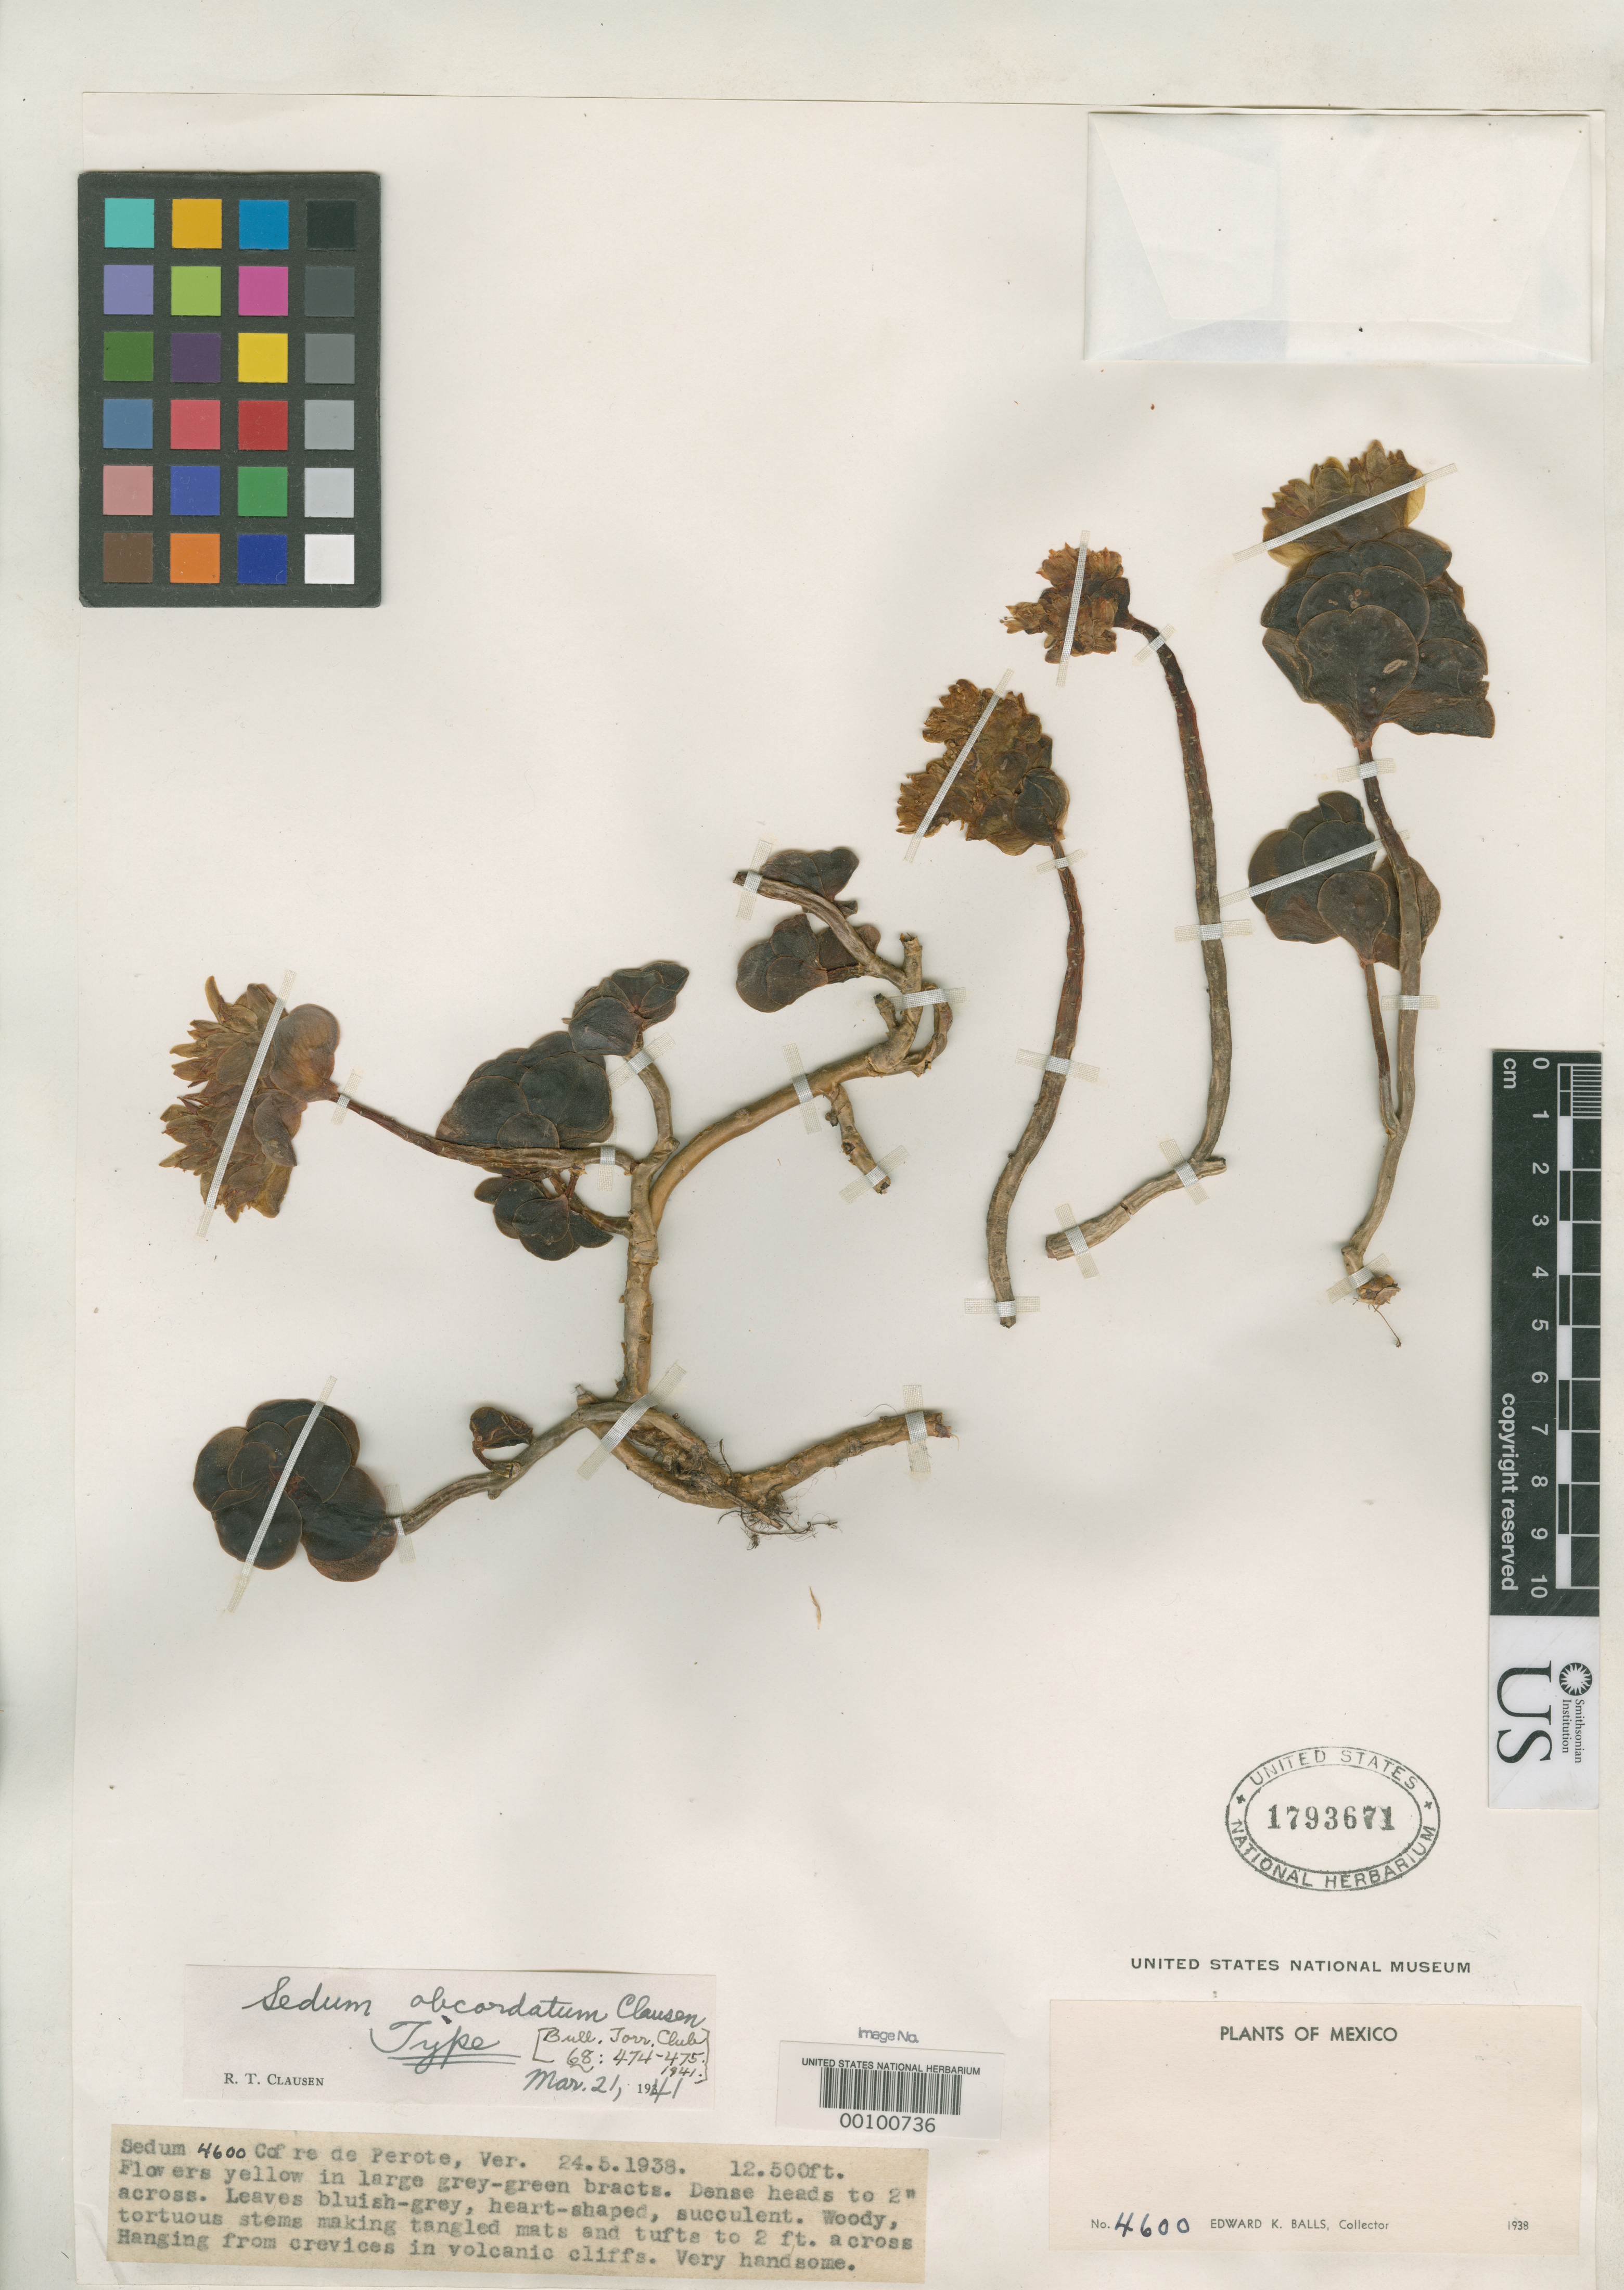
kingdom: Plantae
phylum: Tracheophyta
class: Magnoliopsida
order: Saxifragales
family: Crassulaceae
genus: Sedum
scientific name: Sedum obcordatum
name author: R.T. Clausen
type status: Holotype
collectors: E. K. Balls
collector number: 4600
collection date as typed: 24 May 1938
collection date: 1938-05-24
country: Mexico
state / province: Veracruz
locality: Cafre de Perote.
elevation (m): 3810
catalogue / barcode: US 1793671